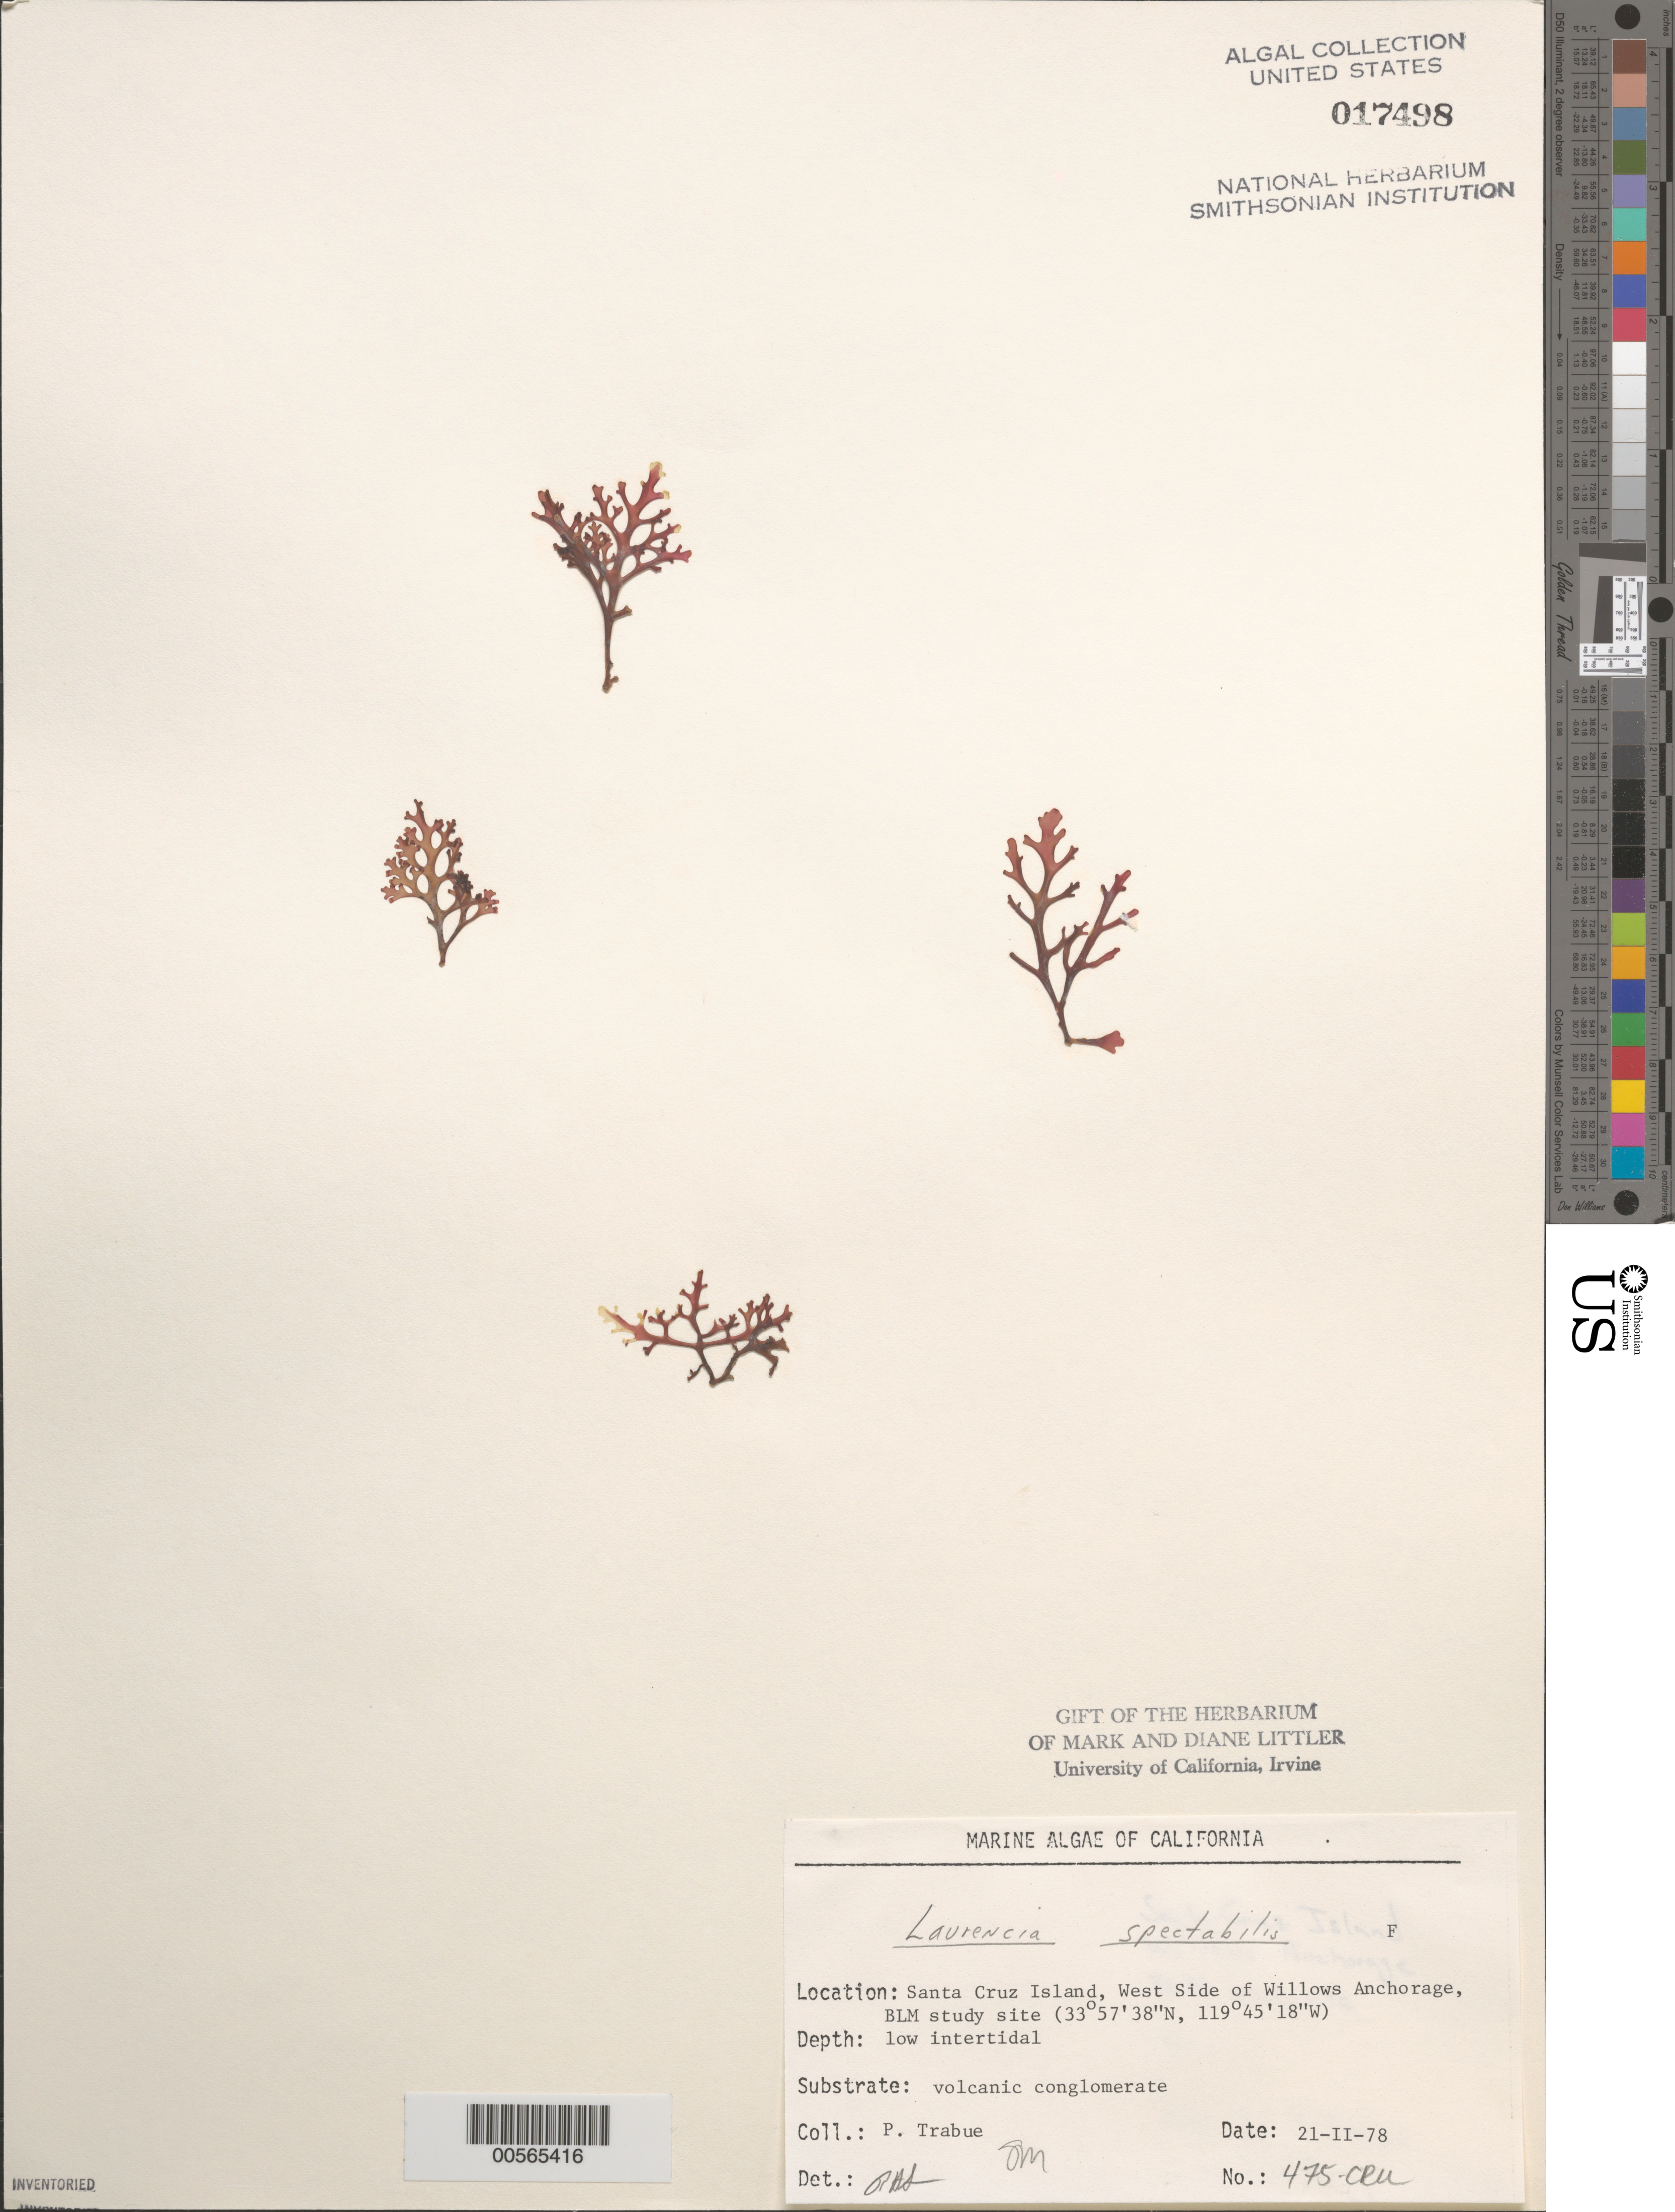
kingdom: Plantae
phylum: Rhodophyta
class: Florideophyceae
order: Ceramiales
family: Rhodomelaceae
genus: Osmundea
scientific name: Osmundea spectabilis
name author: (Postels & Rupr.) K.W. Nam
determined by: Algae name updating Project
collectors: P. J. Trabue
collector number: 475-cru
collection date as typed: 21 Feb 1978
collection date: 1978-02-21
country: United States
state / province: California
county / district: Santa Barbara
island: Santa Cruz Island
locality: Willows Anchorage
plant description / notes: BLM-SOCALBIGHT Rocky Intertidal Survey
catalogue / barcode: US 17498